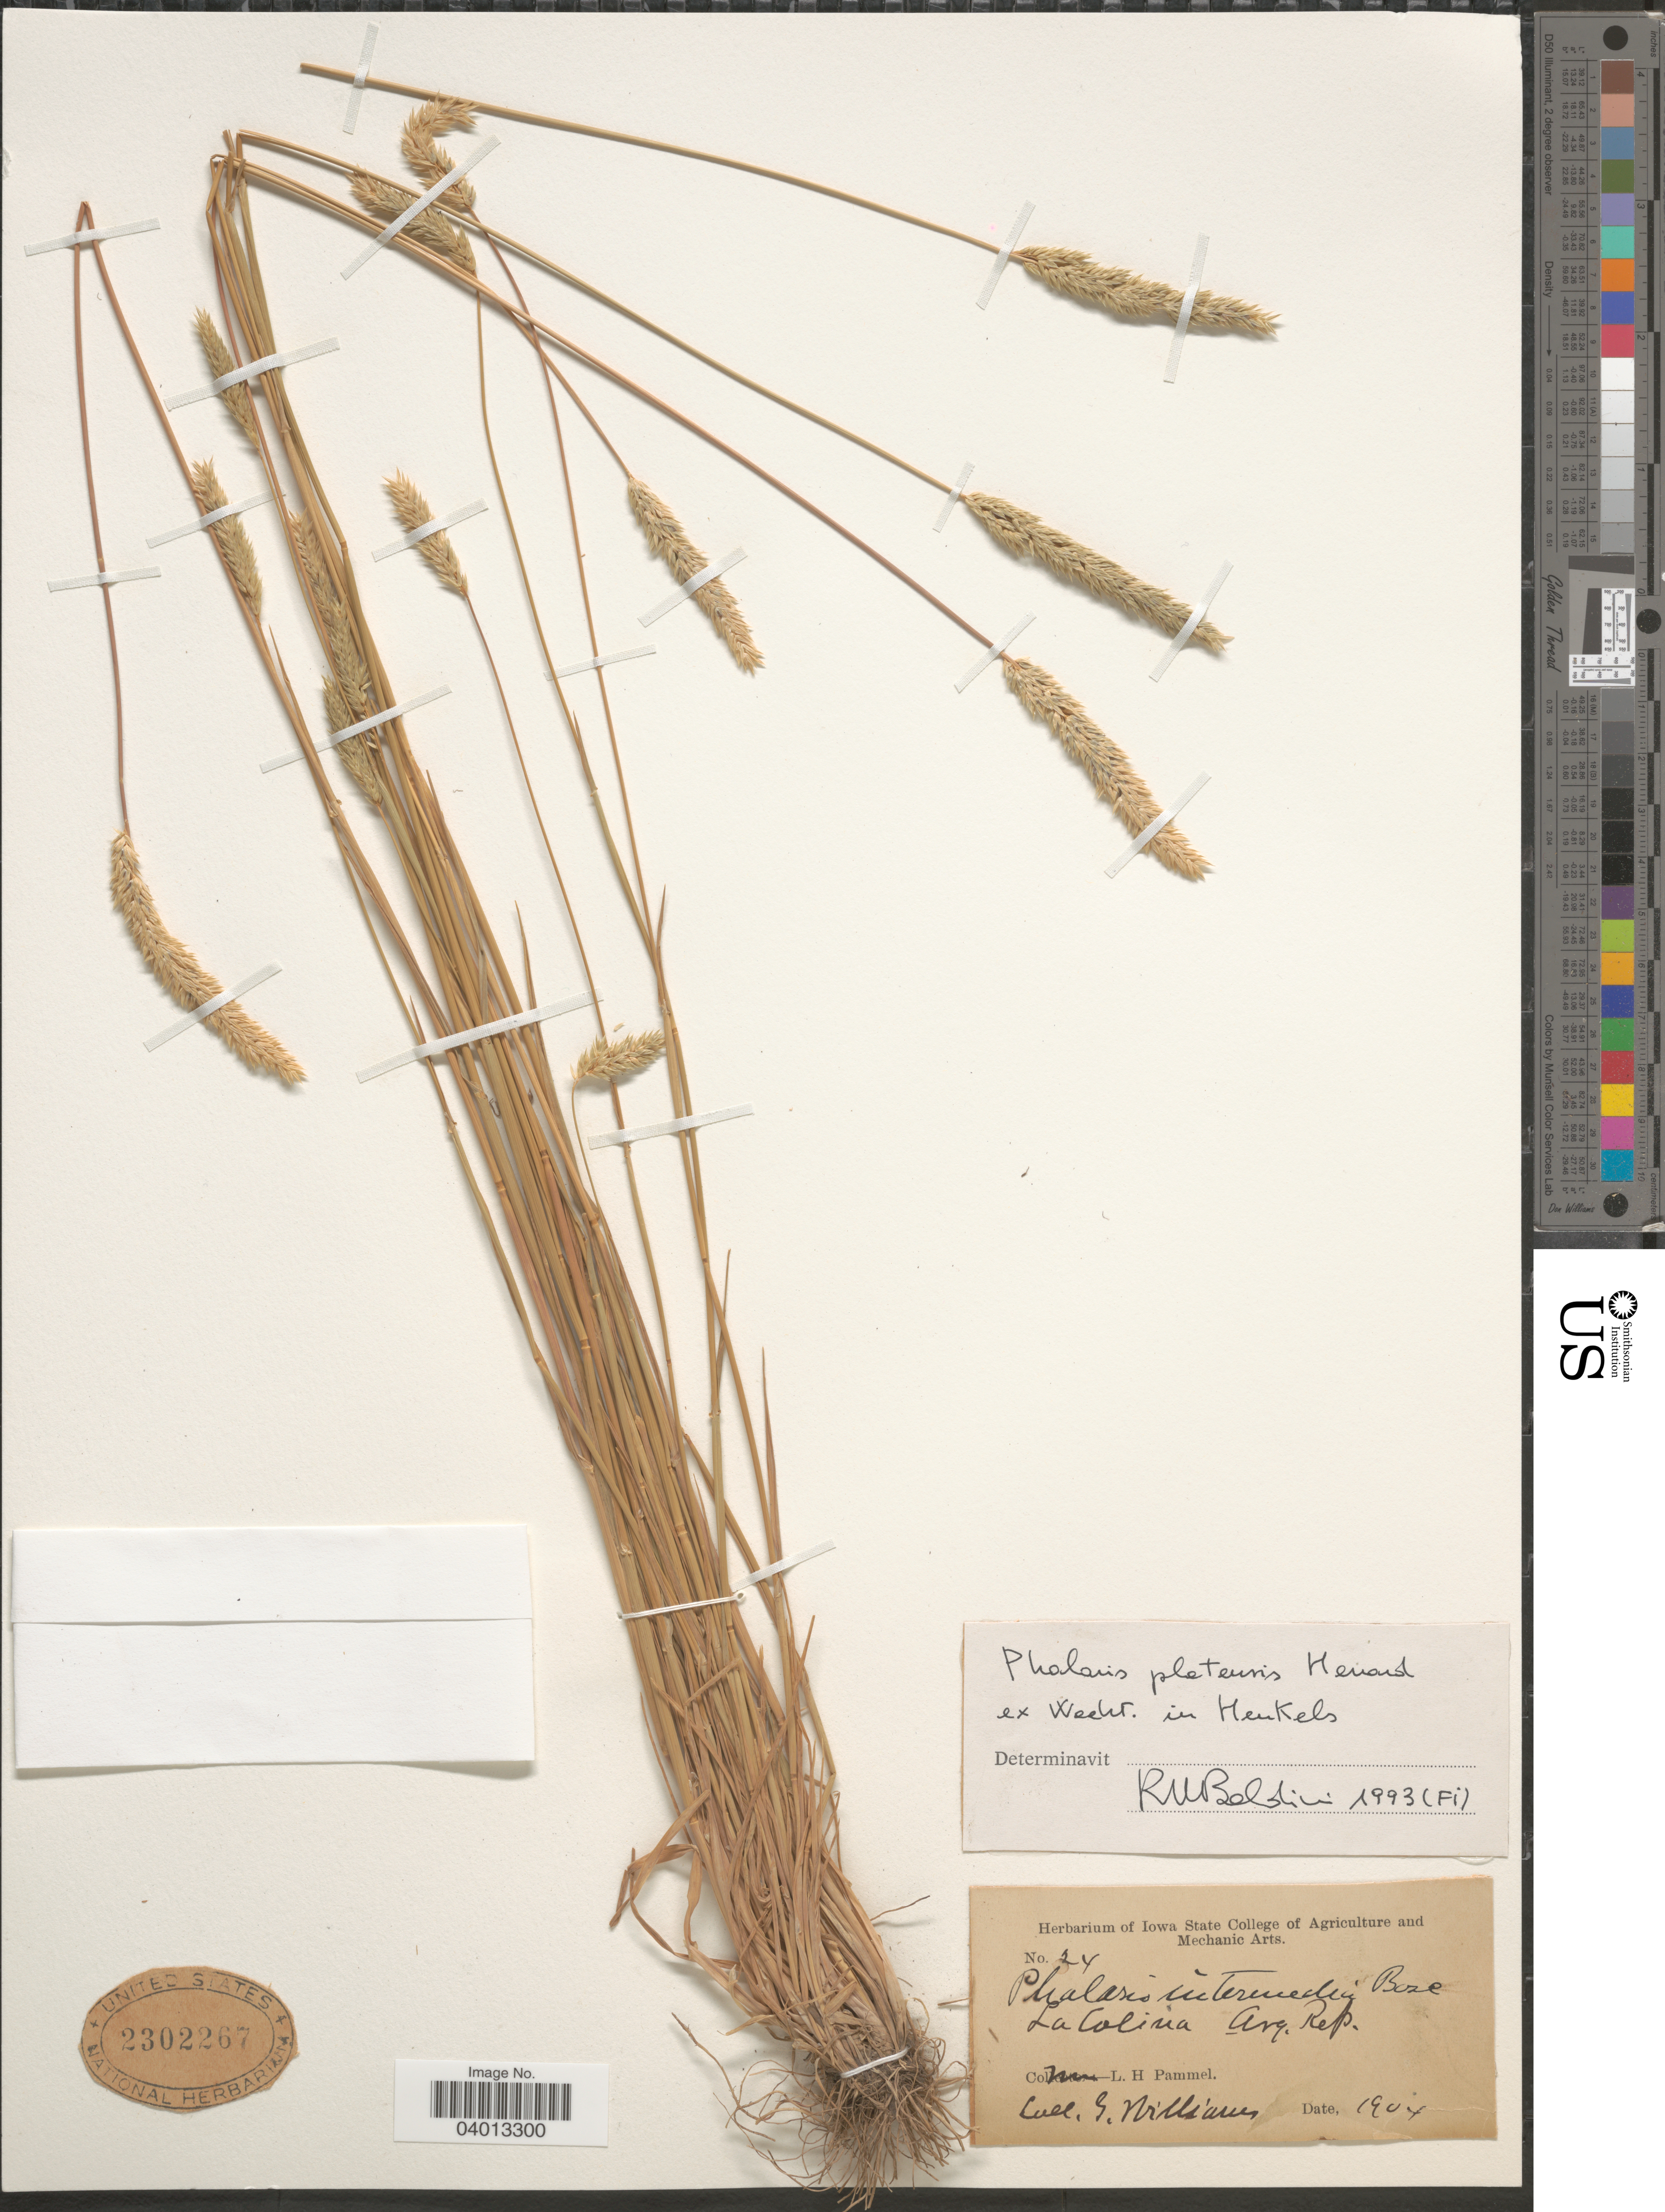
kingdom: Plantae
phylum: Tracheophyta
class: Liliopsida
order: Poales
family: Poaceae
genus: Phalaris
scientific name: Phalaris platensis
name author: Henr. ex Wacht.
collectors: G. H. Williams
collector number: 24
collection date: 1904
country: Argentina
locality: La Colina. Arg. Rep.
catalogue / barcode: US 2302267